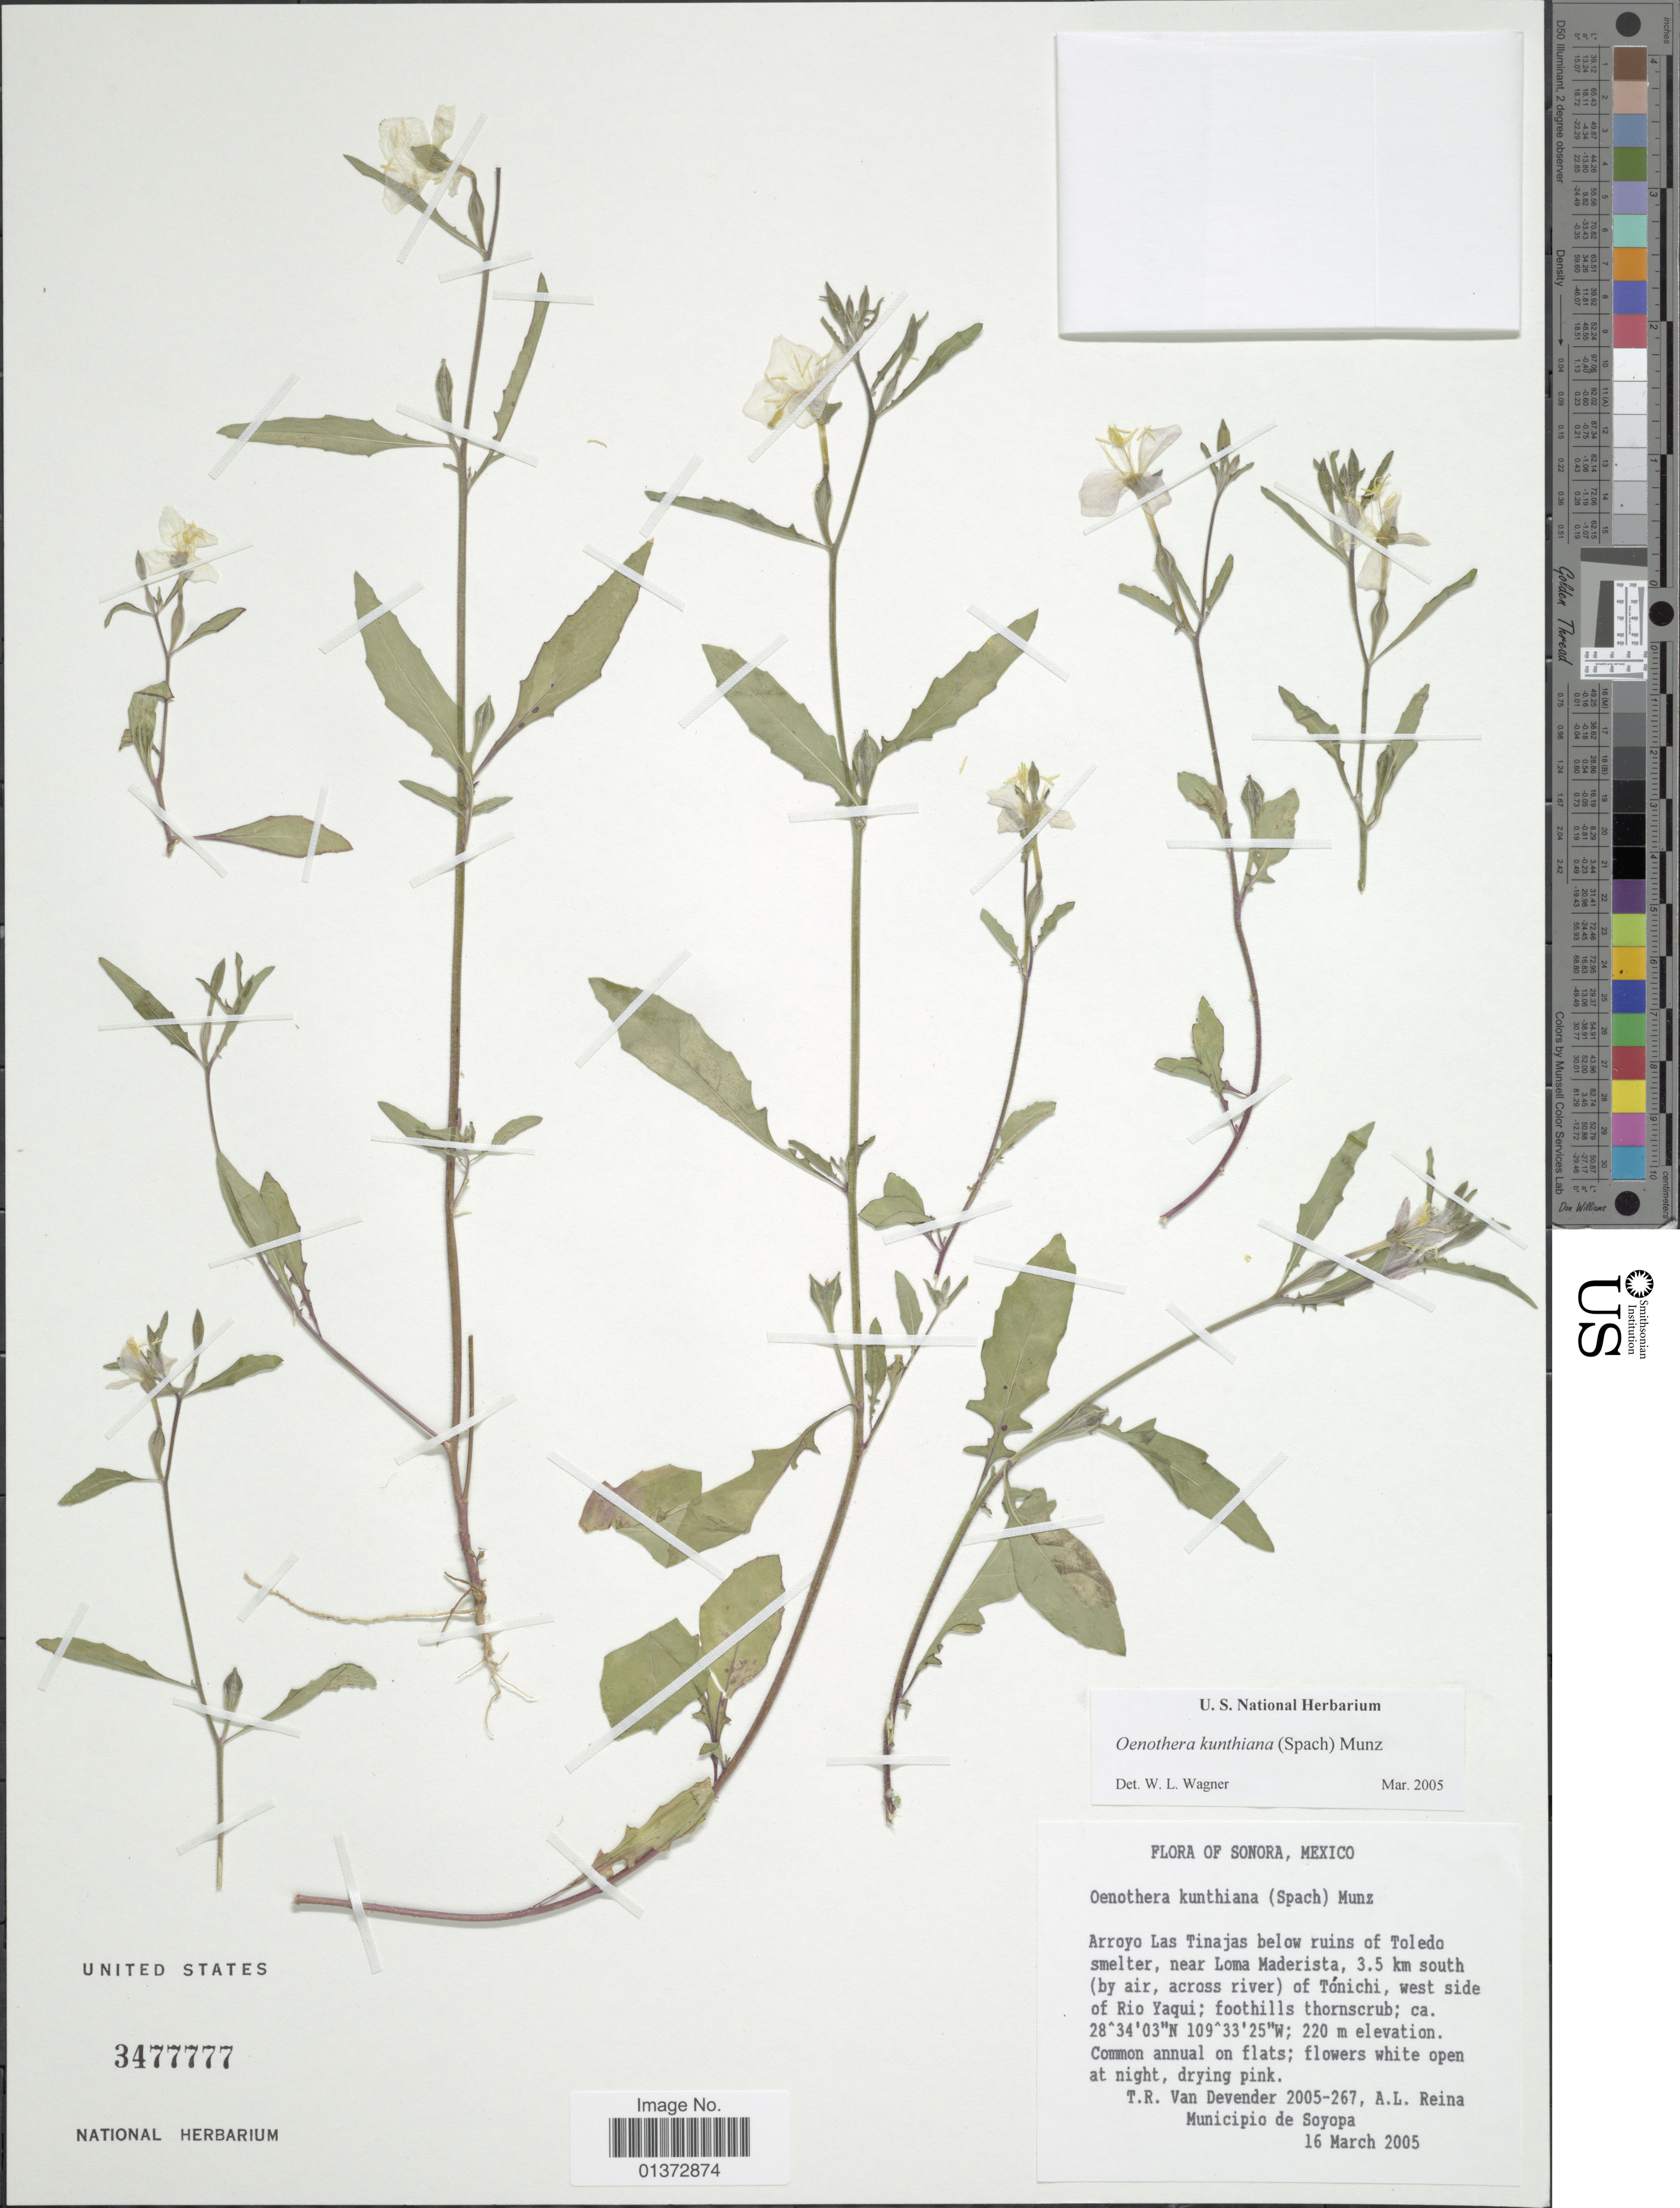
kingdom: Plantae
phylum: Tracheophyta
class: Magnoliopsida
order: Myrtales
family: Onagraceae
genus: Oenothera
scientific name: Oenothera kunthiana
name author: (Spach) Munz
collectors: T. R. Van Devender & A. L. Reina G.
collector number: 2005-267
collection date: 2005-03-16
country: Mexico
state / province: Sonora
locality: Arroya Las Tinahas below ruins of Toledo smelter, near Loma Maderista, 3.5 km south (by air, across river) of Tónichi, west side of Rio Yaqui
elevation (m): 220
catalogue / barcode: US 3477777